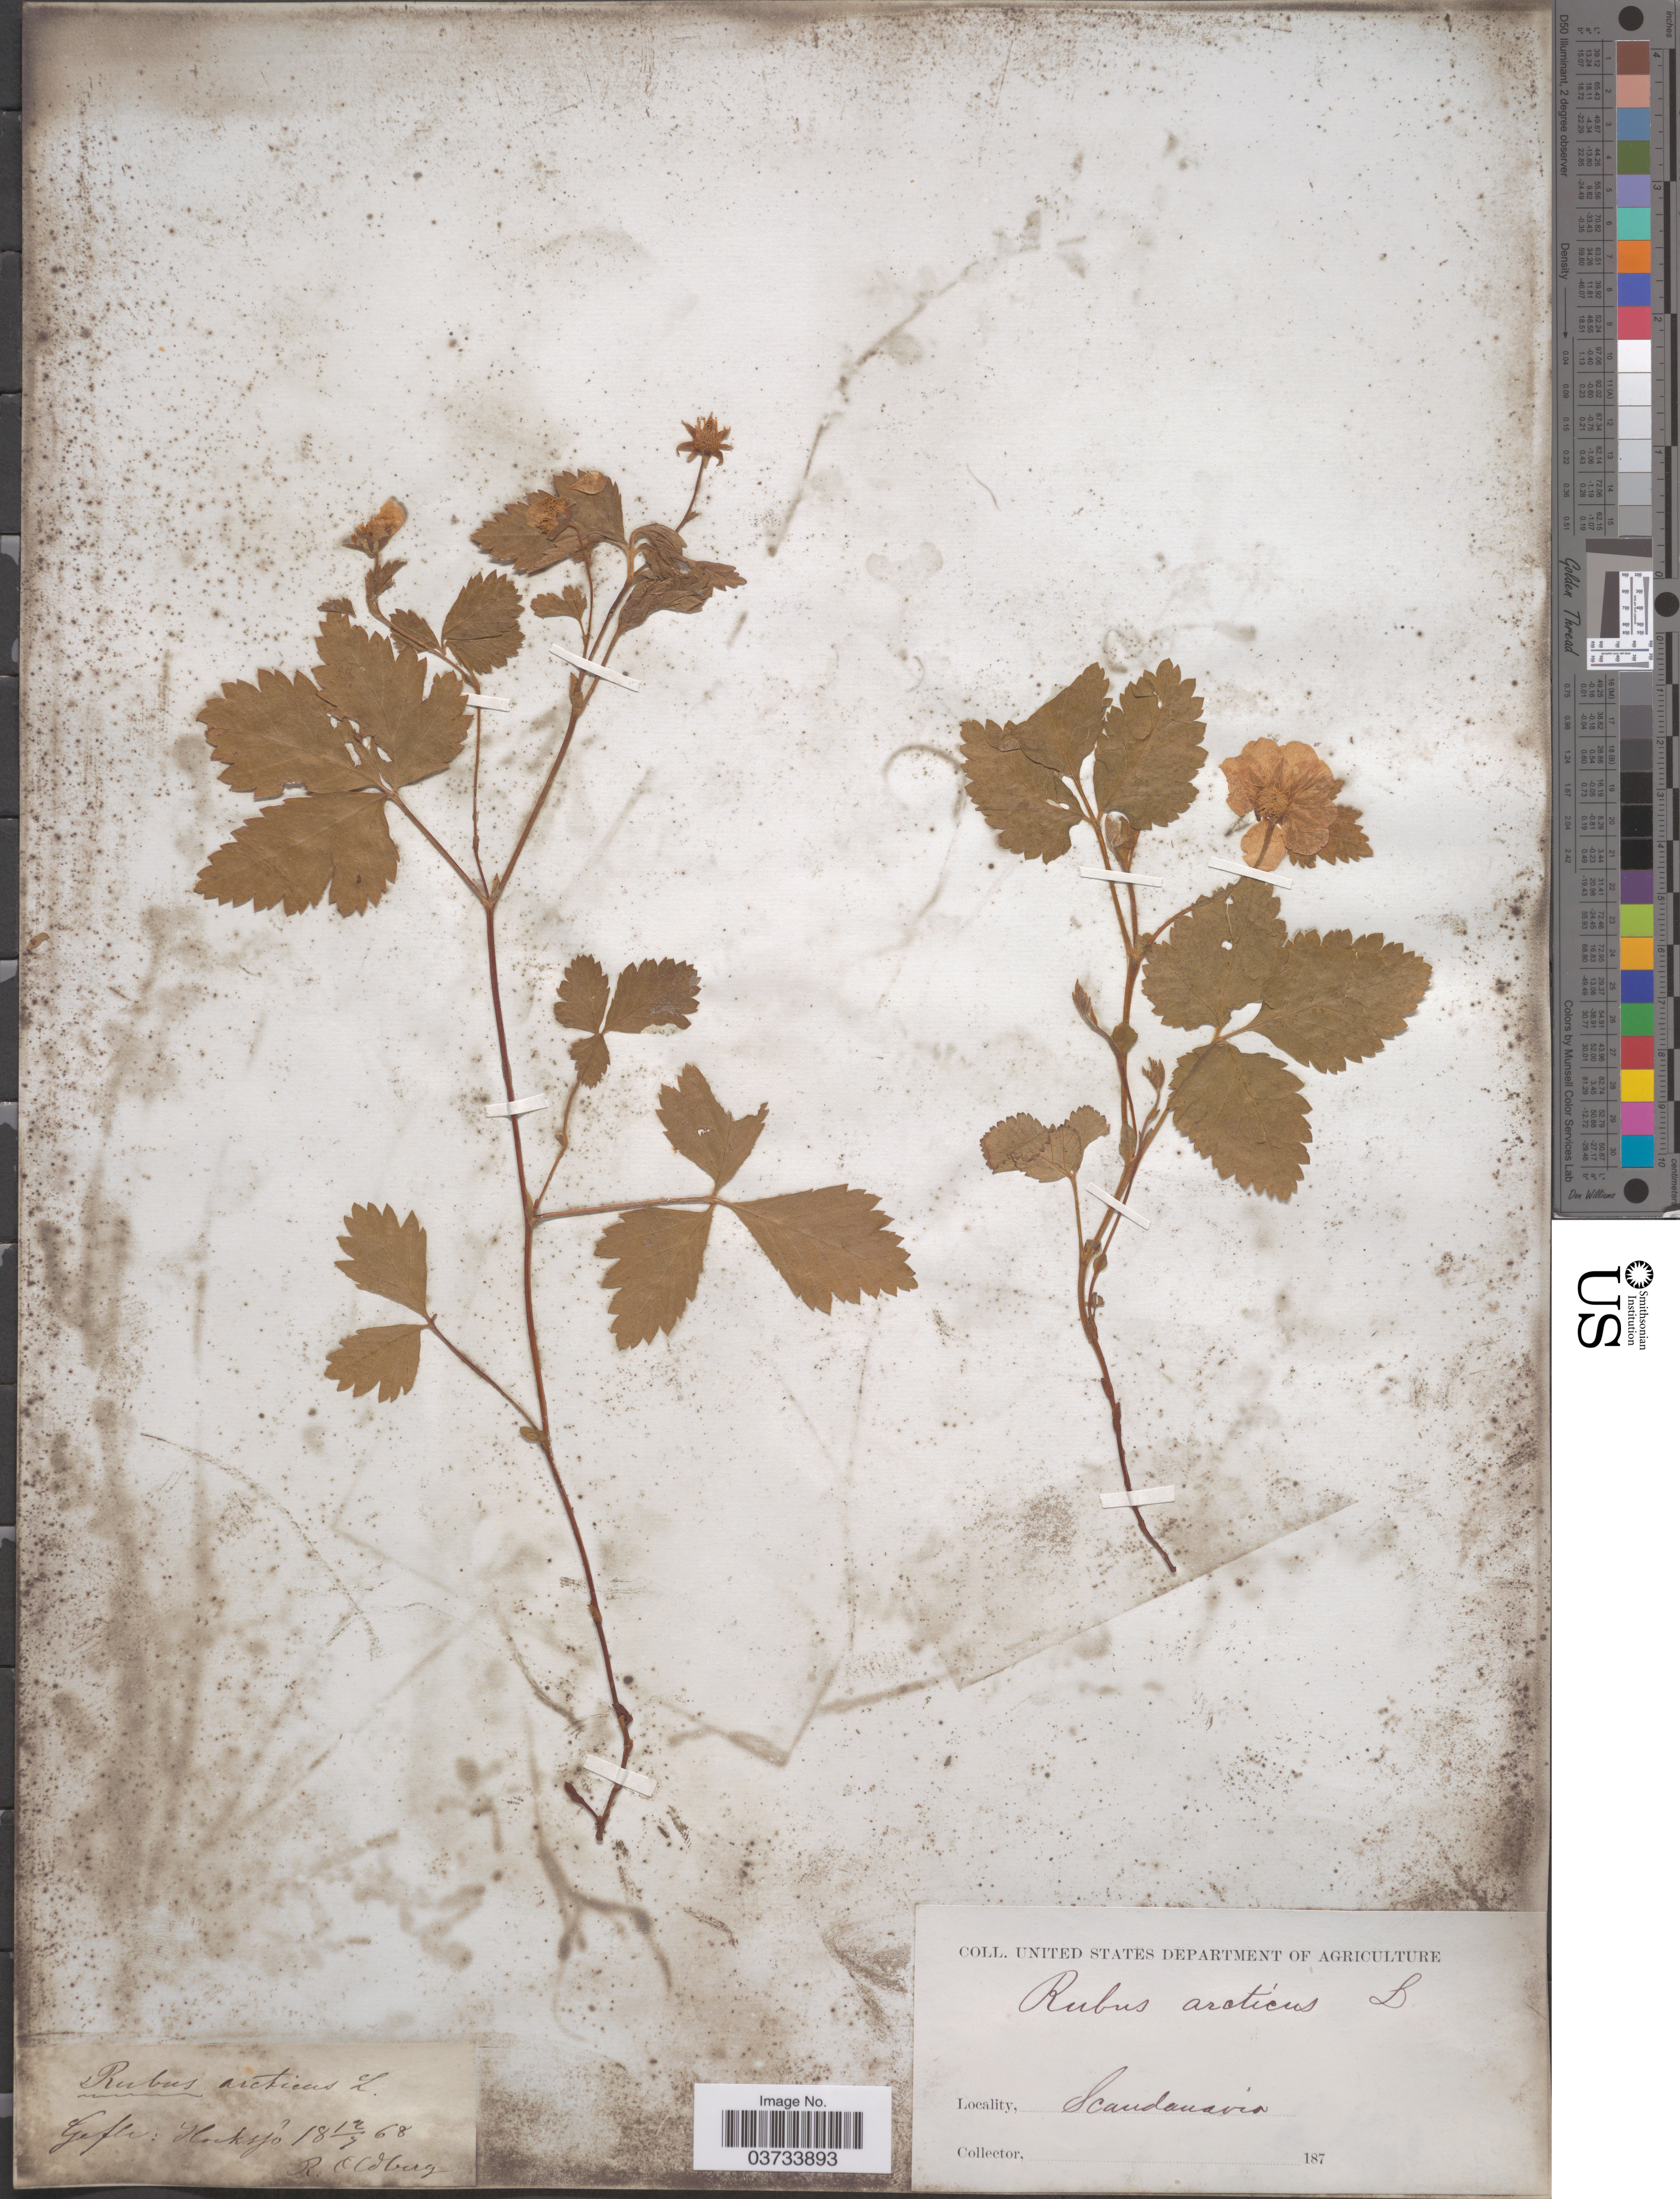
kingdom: Plantae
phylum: Tracheophyta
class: Magnoliopsida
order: Rosales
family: Rosaceae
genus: Rubus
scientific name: Rubus arcticus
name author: L.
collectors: R. Oldberg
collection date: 1868-07-12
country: Sweden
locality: Scandinavia. Gefle: Hocksjo.